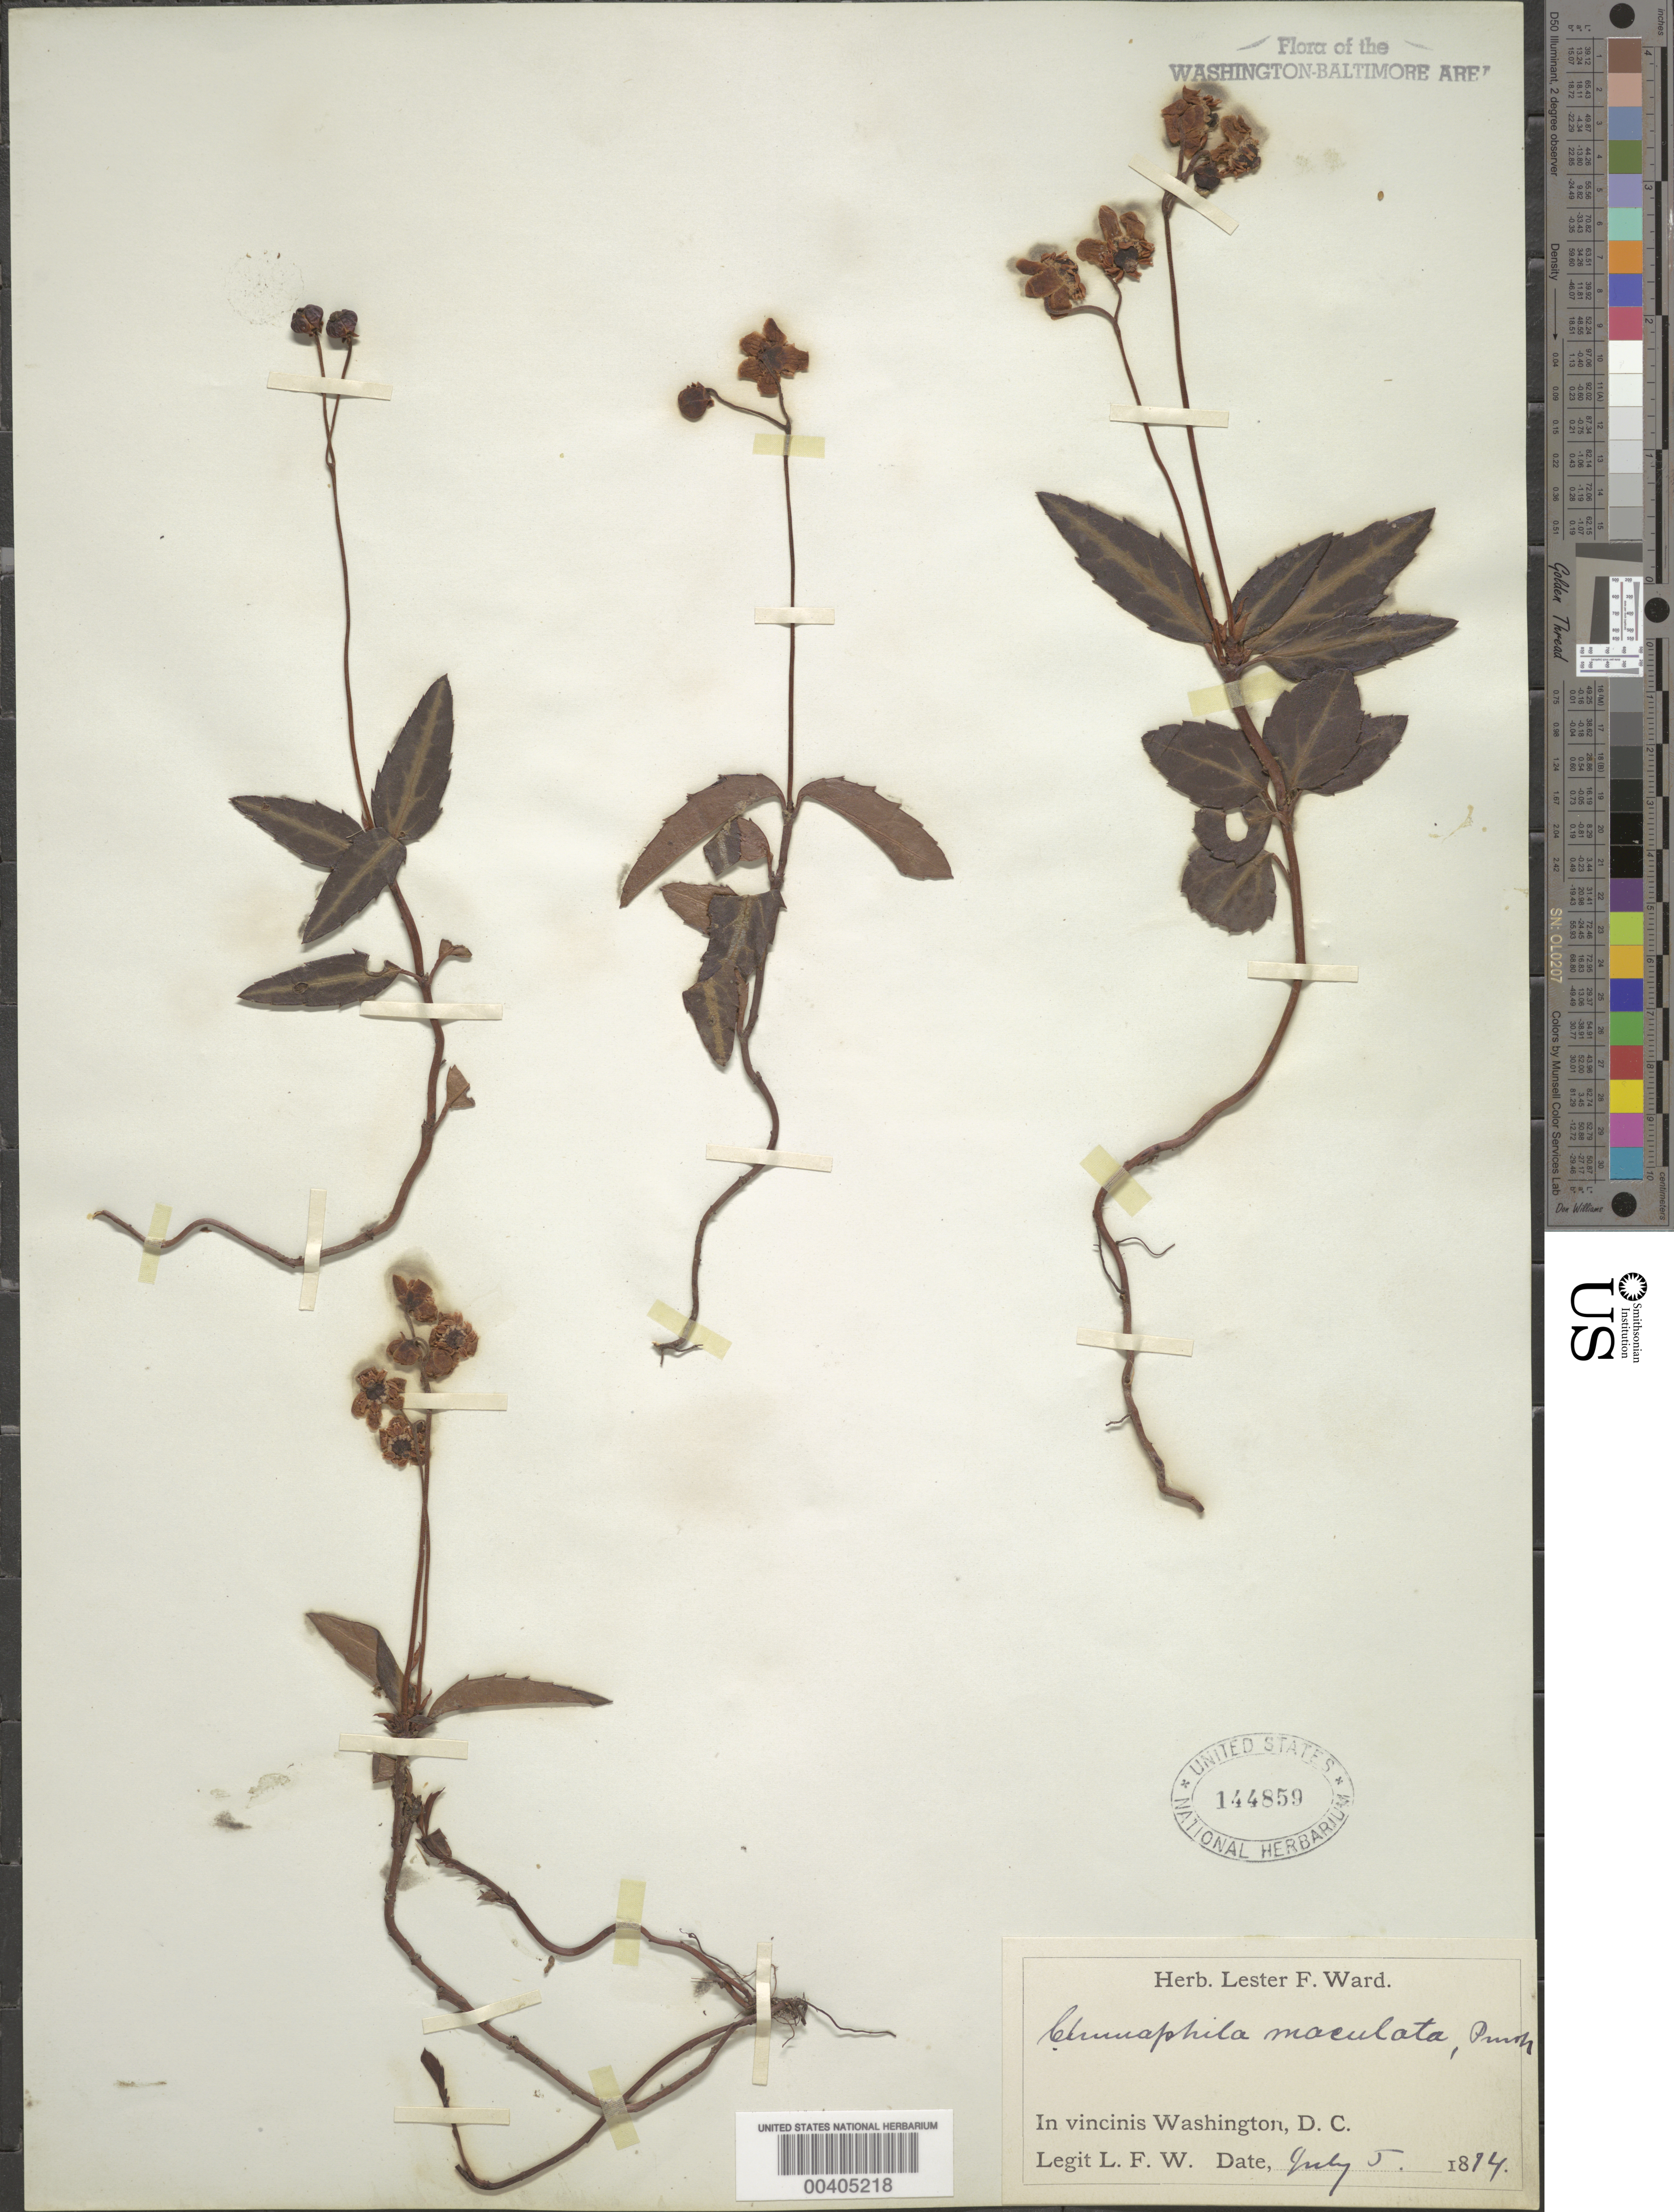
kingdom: Plantae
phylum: Tracheophyta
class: Magnoliopsida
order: Ericales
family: Ericaceae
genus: Chimaphila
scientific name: Chimaphila maculata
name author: (L.) Pursh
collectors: L. F. Ward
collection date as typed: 05 Jul 1814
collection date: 1814-07-05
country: United States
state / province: District of Columbia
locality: Washington DC area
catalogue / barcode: US 144859